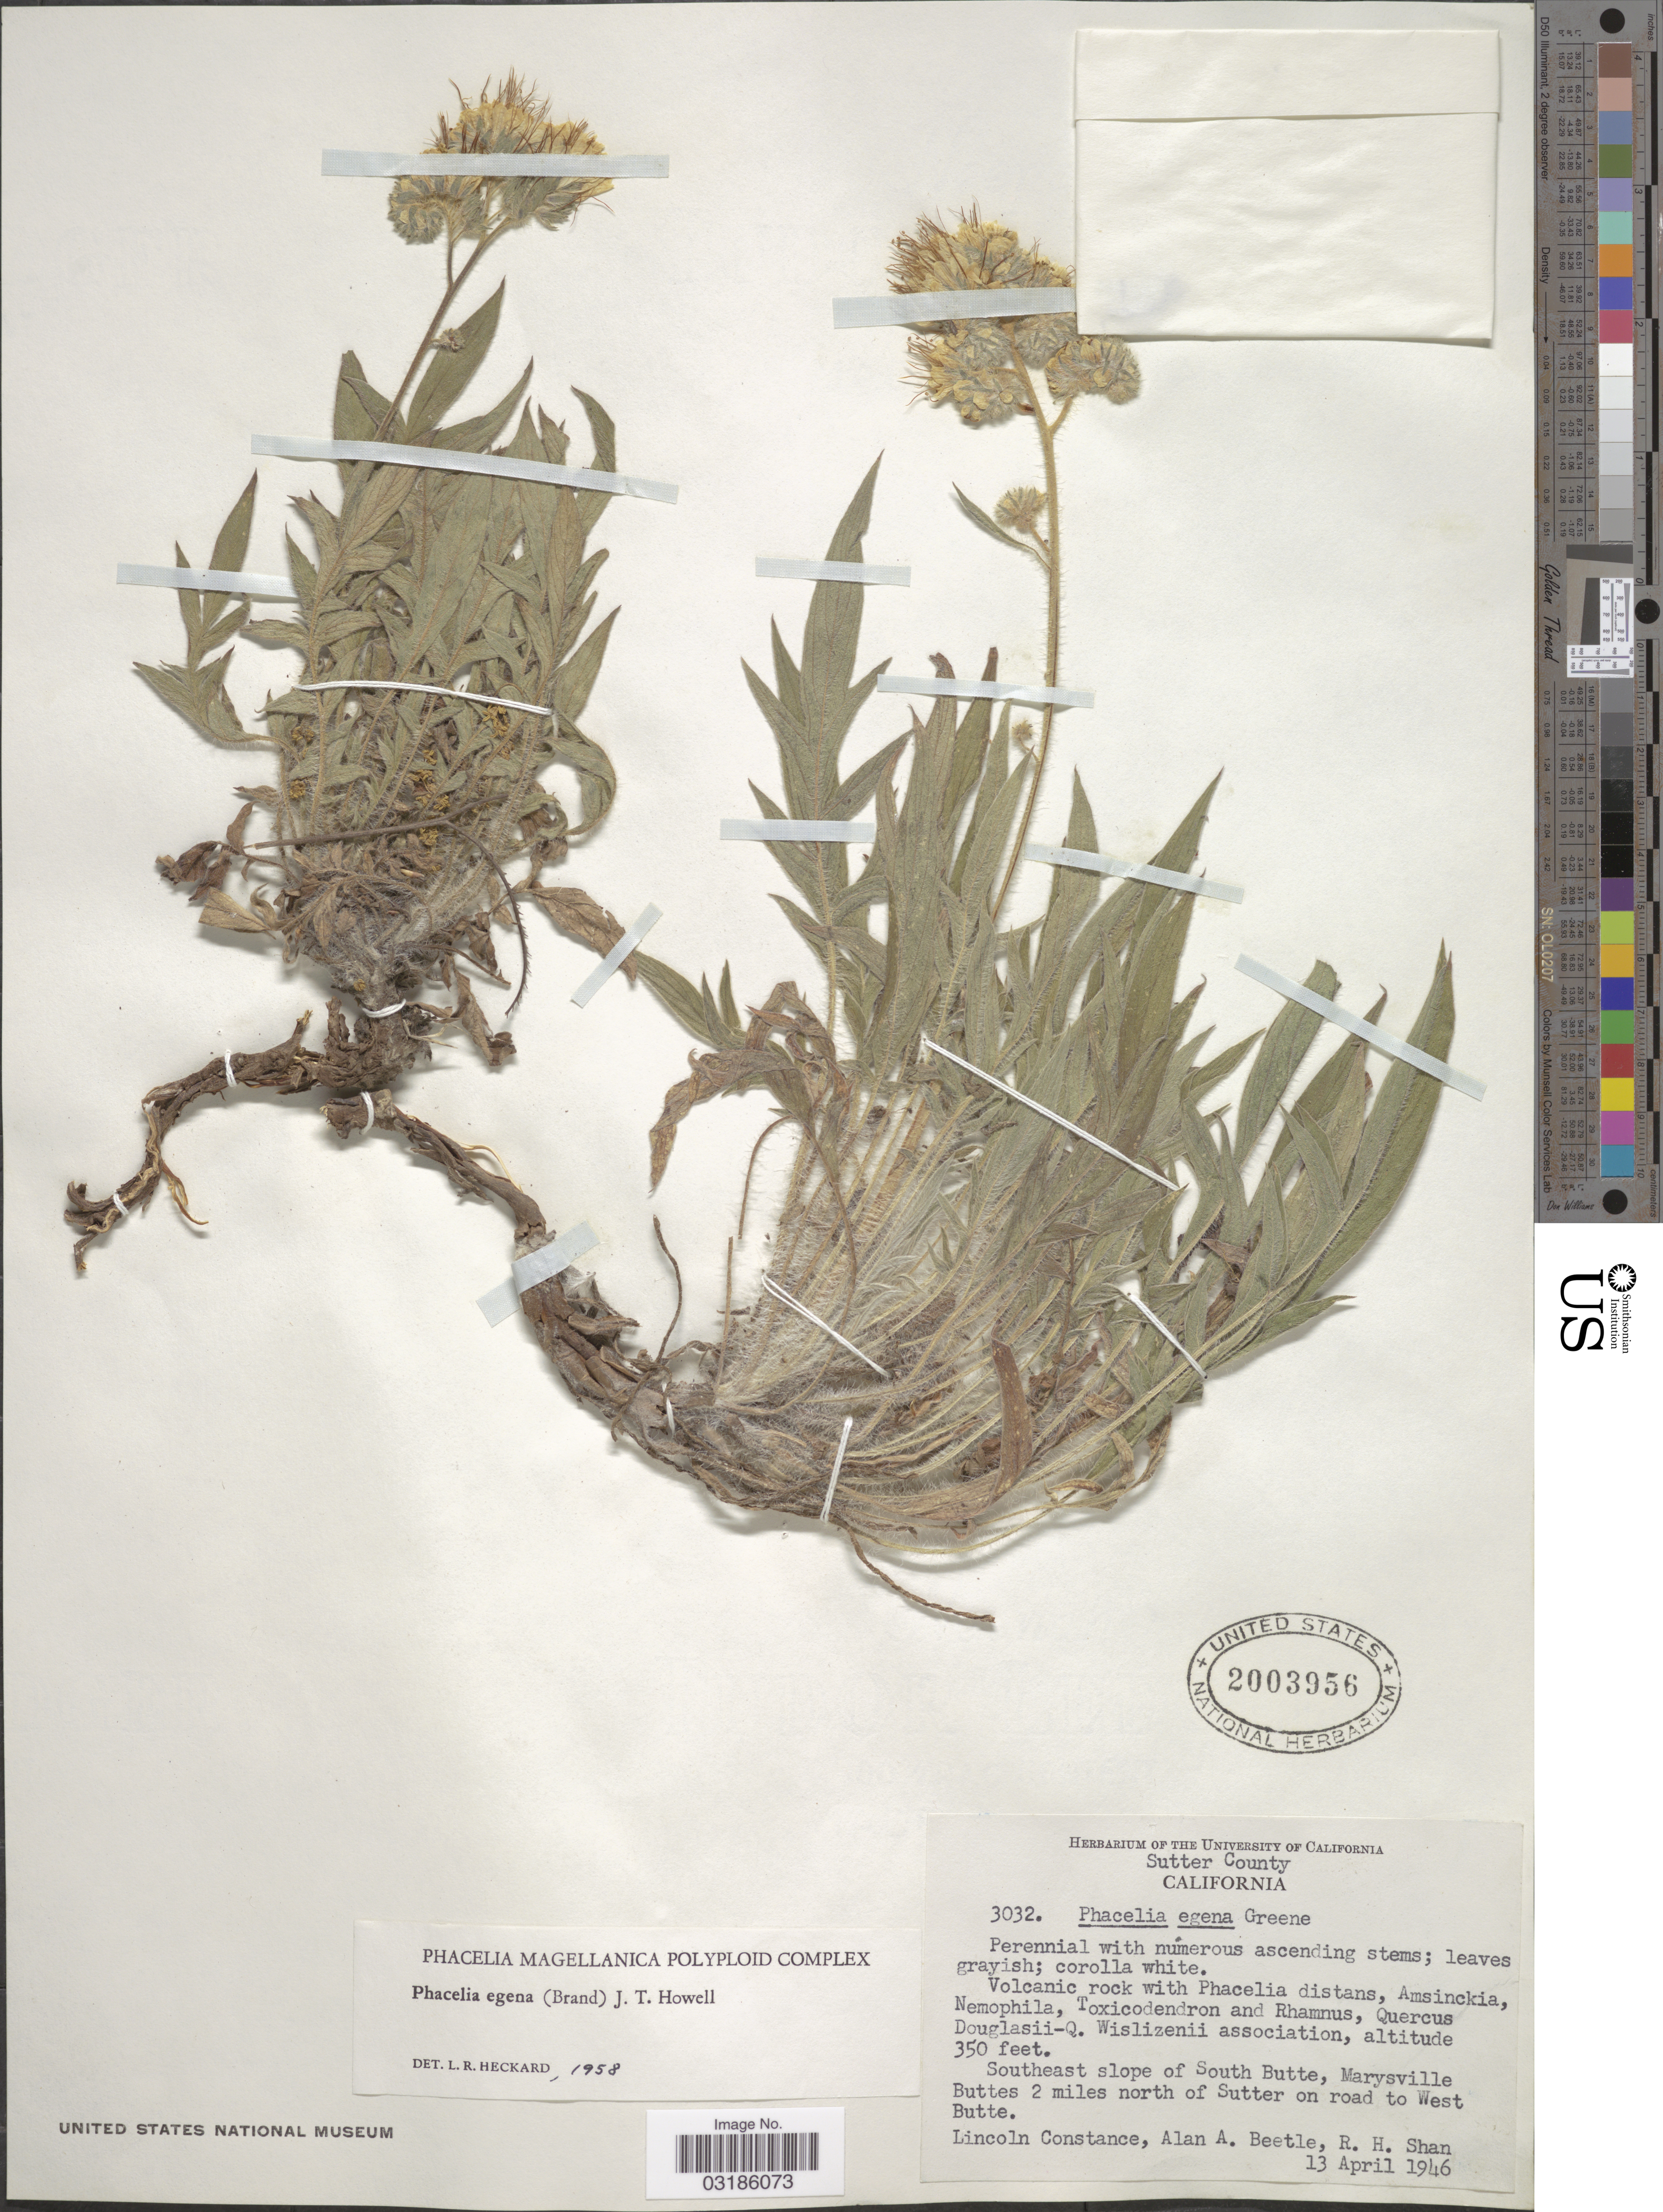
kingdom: Plantae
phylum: Tracheophyta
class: Magnoliopsida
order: Boraginales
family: Hydrophyllaceae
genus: Phacelia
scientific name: Phacelia egena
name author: (Brand) Howell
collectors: L. Constance, A. A. Beetle & R. Shan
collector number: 3032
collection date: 1946-04-13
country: United States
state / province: California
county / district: Sutter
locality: Sutter County. Southeast slope of South Butte, Marysville Buttes 2 miles north of Sutter on road to West Butte.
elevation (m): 107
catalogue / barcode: US 2003956